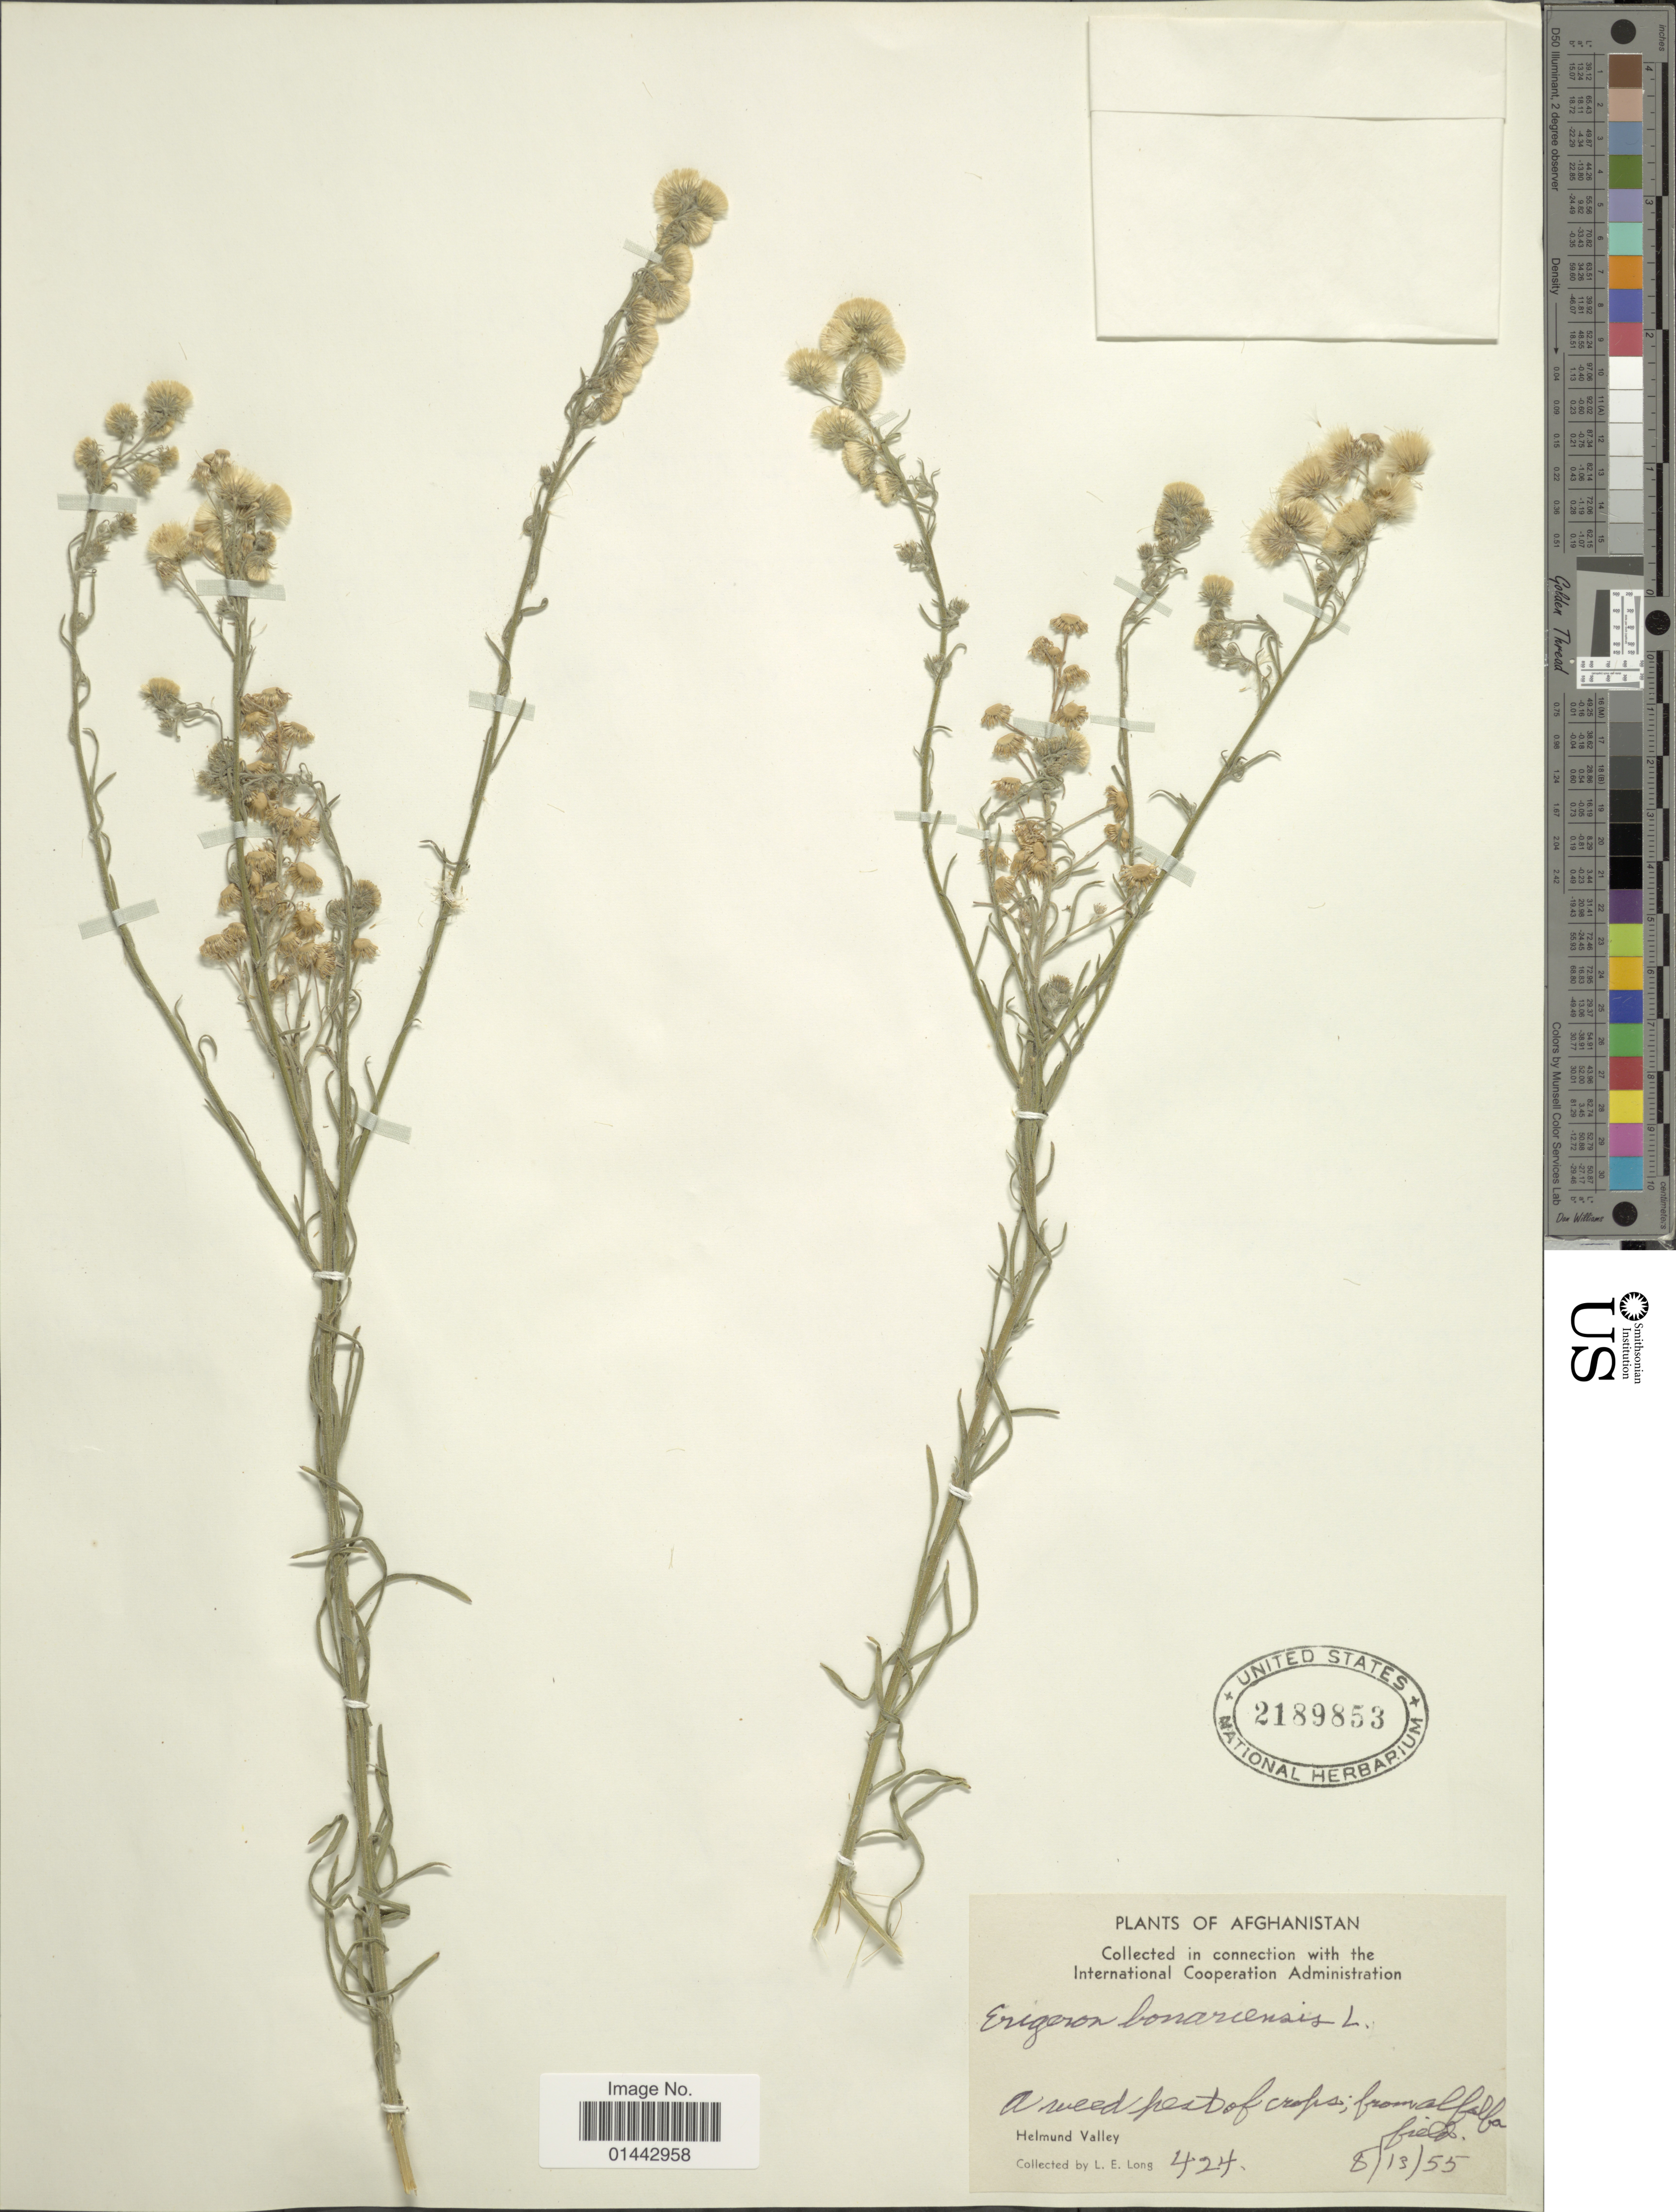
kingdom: Plantae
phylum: Tracheophyta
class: Magnoliopsida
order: Asterales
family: Asteraceae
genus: Erigeron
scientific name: Erigeron bonariensis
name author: L.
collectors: L. E. Long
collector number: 424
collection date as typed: Transcribed d/m/y: 13/8/55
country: Afghanistan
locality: A weed pest of crops; from alfalfa field, Helmund Valley.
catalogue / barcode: US 2189853